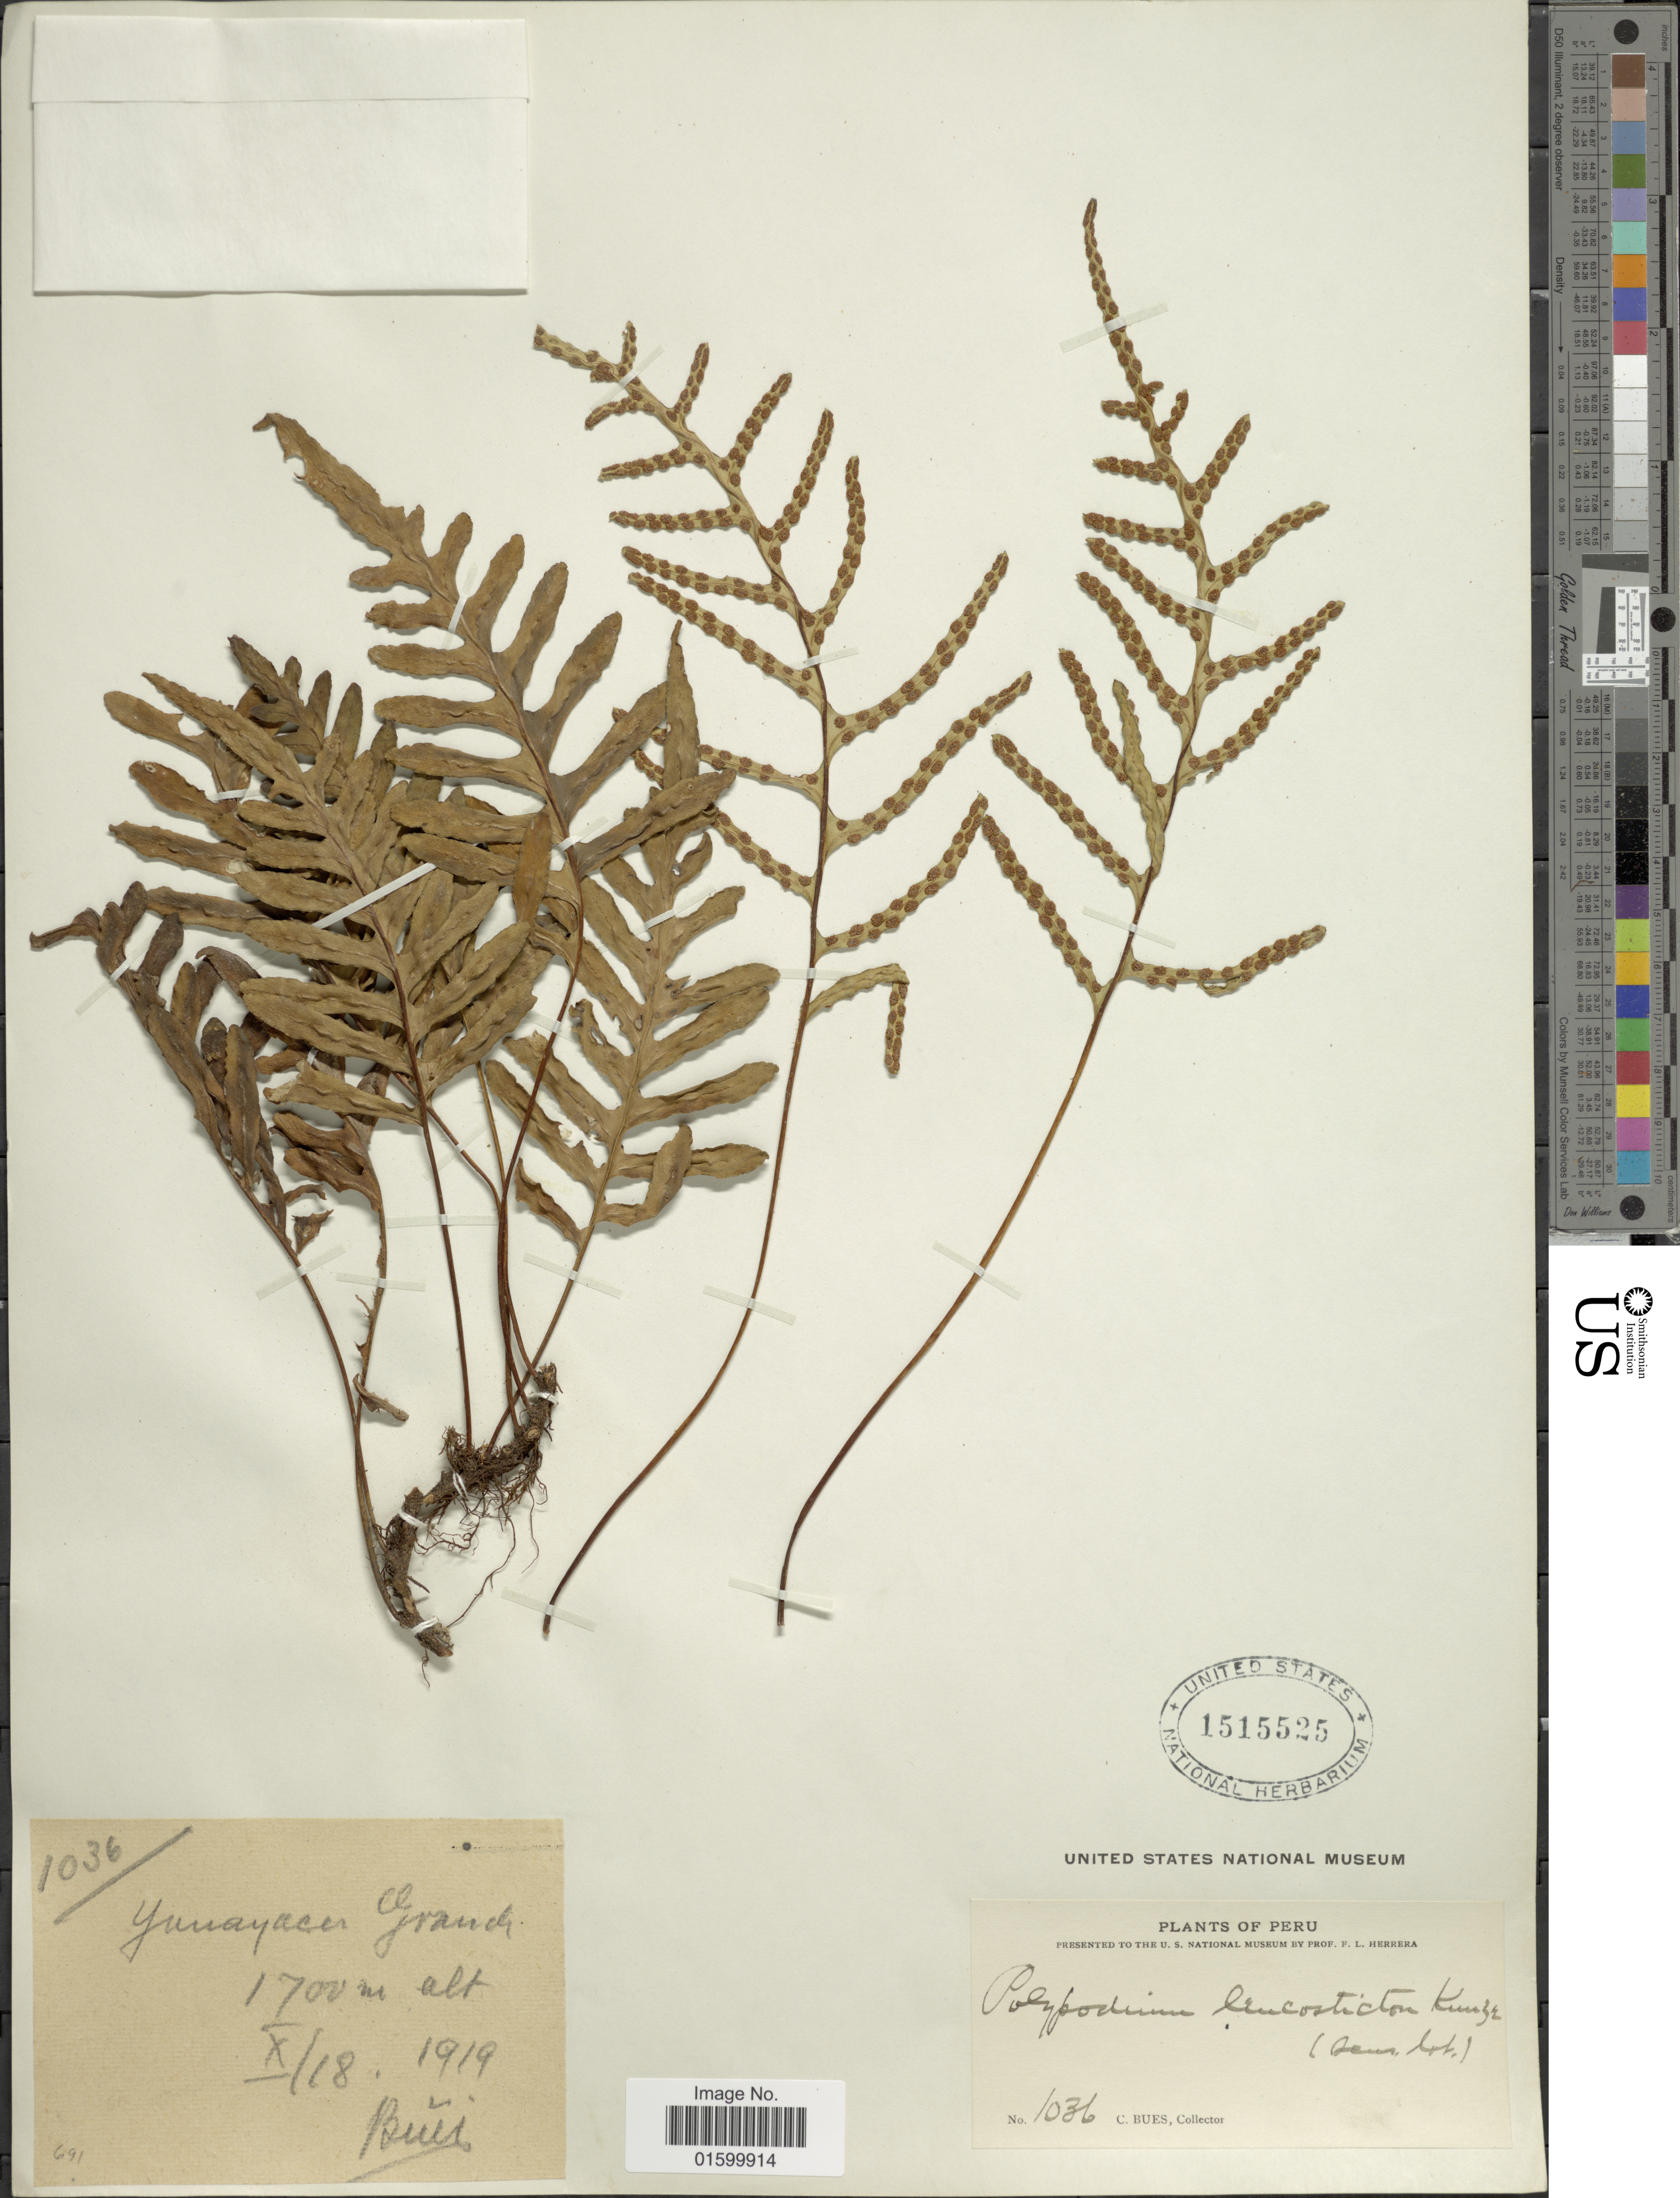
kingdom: Plantae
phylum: Tracheophyta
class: Polypodiopsida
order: Polypodiales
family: Polypodiaceae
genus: Pleopeltis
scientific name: Pleopeltis remota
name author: (Desv.) A.R. Sm.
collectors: C. Bues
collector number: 1036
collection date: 1919-10-18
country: Peru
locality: Yunayacer Grande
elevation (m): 1700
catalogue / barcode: US 1515525